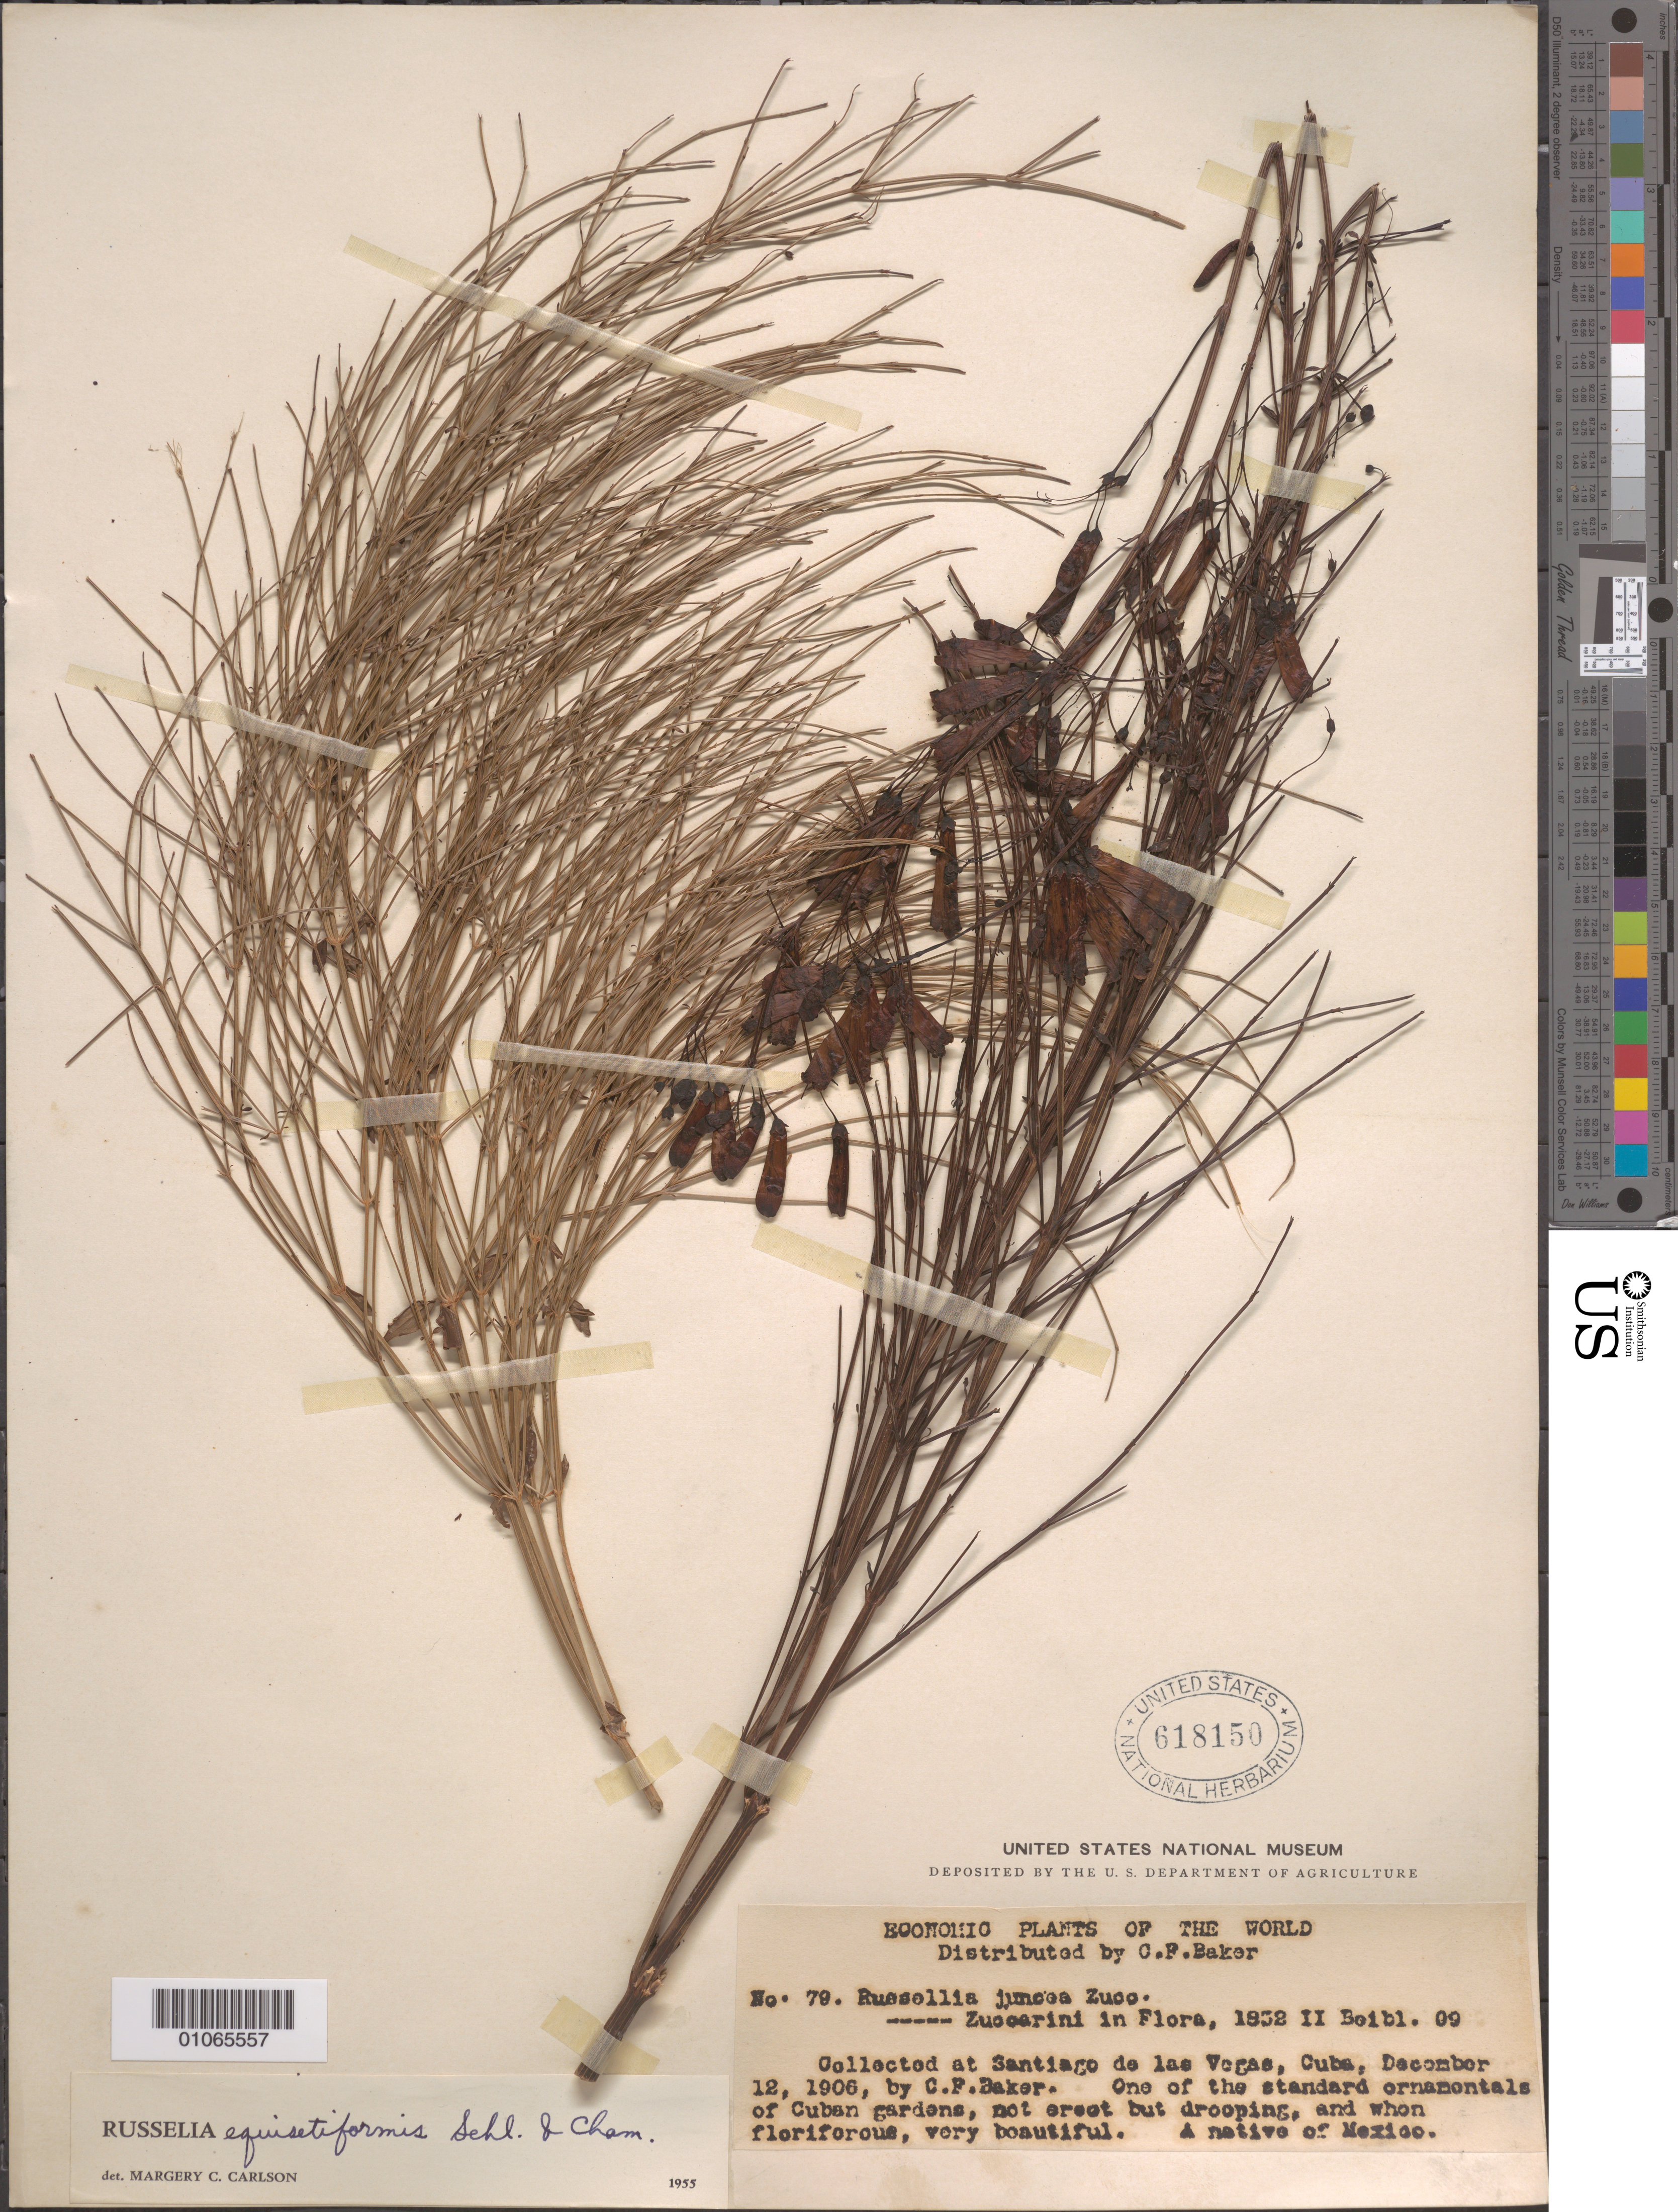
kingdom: Plantae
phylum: Tracheophyta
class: Magnoliopsida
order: Lamiales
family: Plantaginaceae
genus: Russelia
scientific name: Russelia equisetiformis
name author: Schltdl. & Cham.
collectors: C. F. Baker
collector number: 79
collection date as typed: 12 Dec 1906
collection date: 1906-12-12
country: Cuba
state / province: La Habana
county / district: Municipio Boyeros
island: Cuba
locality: Santiago de las Vegas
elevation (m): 97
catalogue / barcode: US 618150